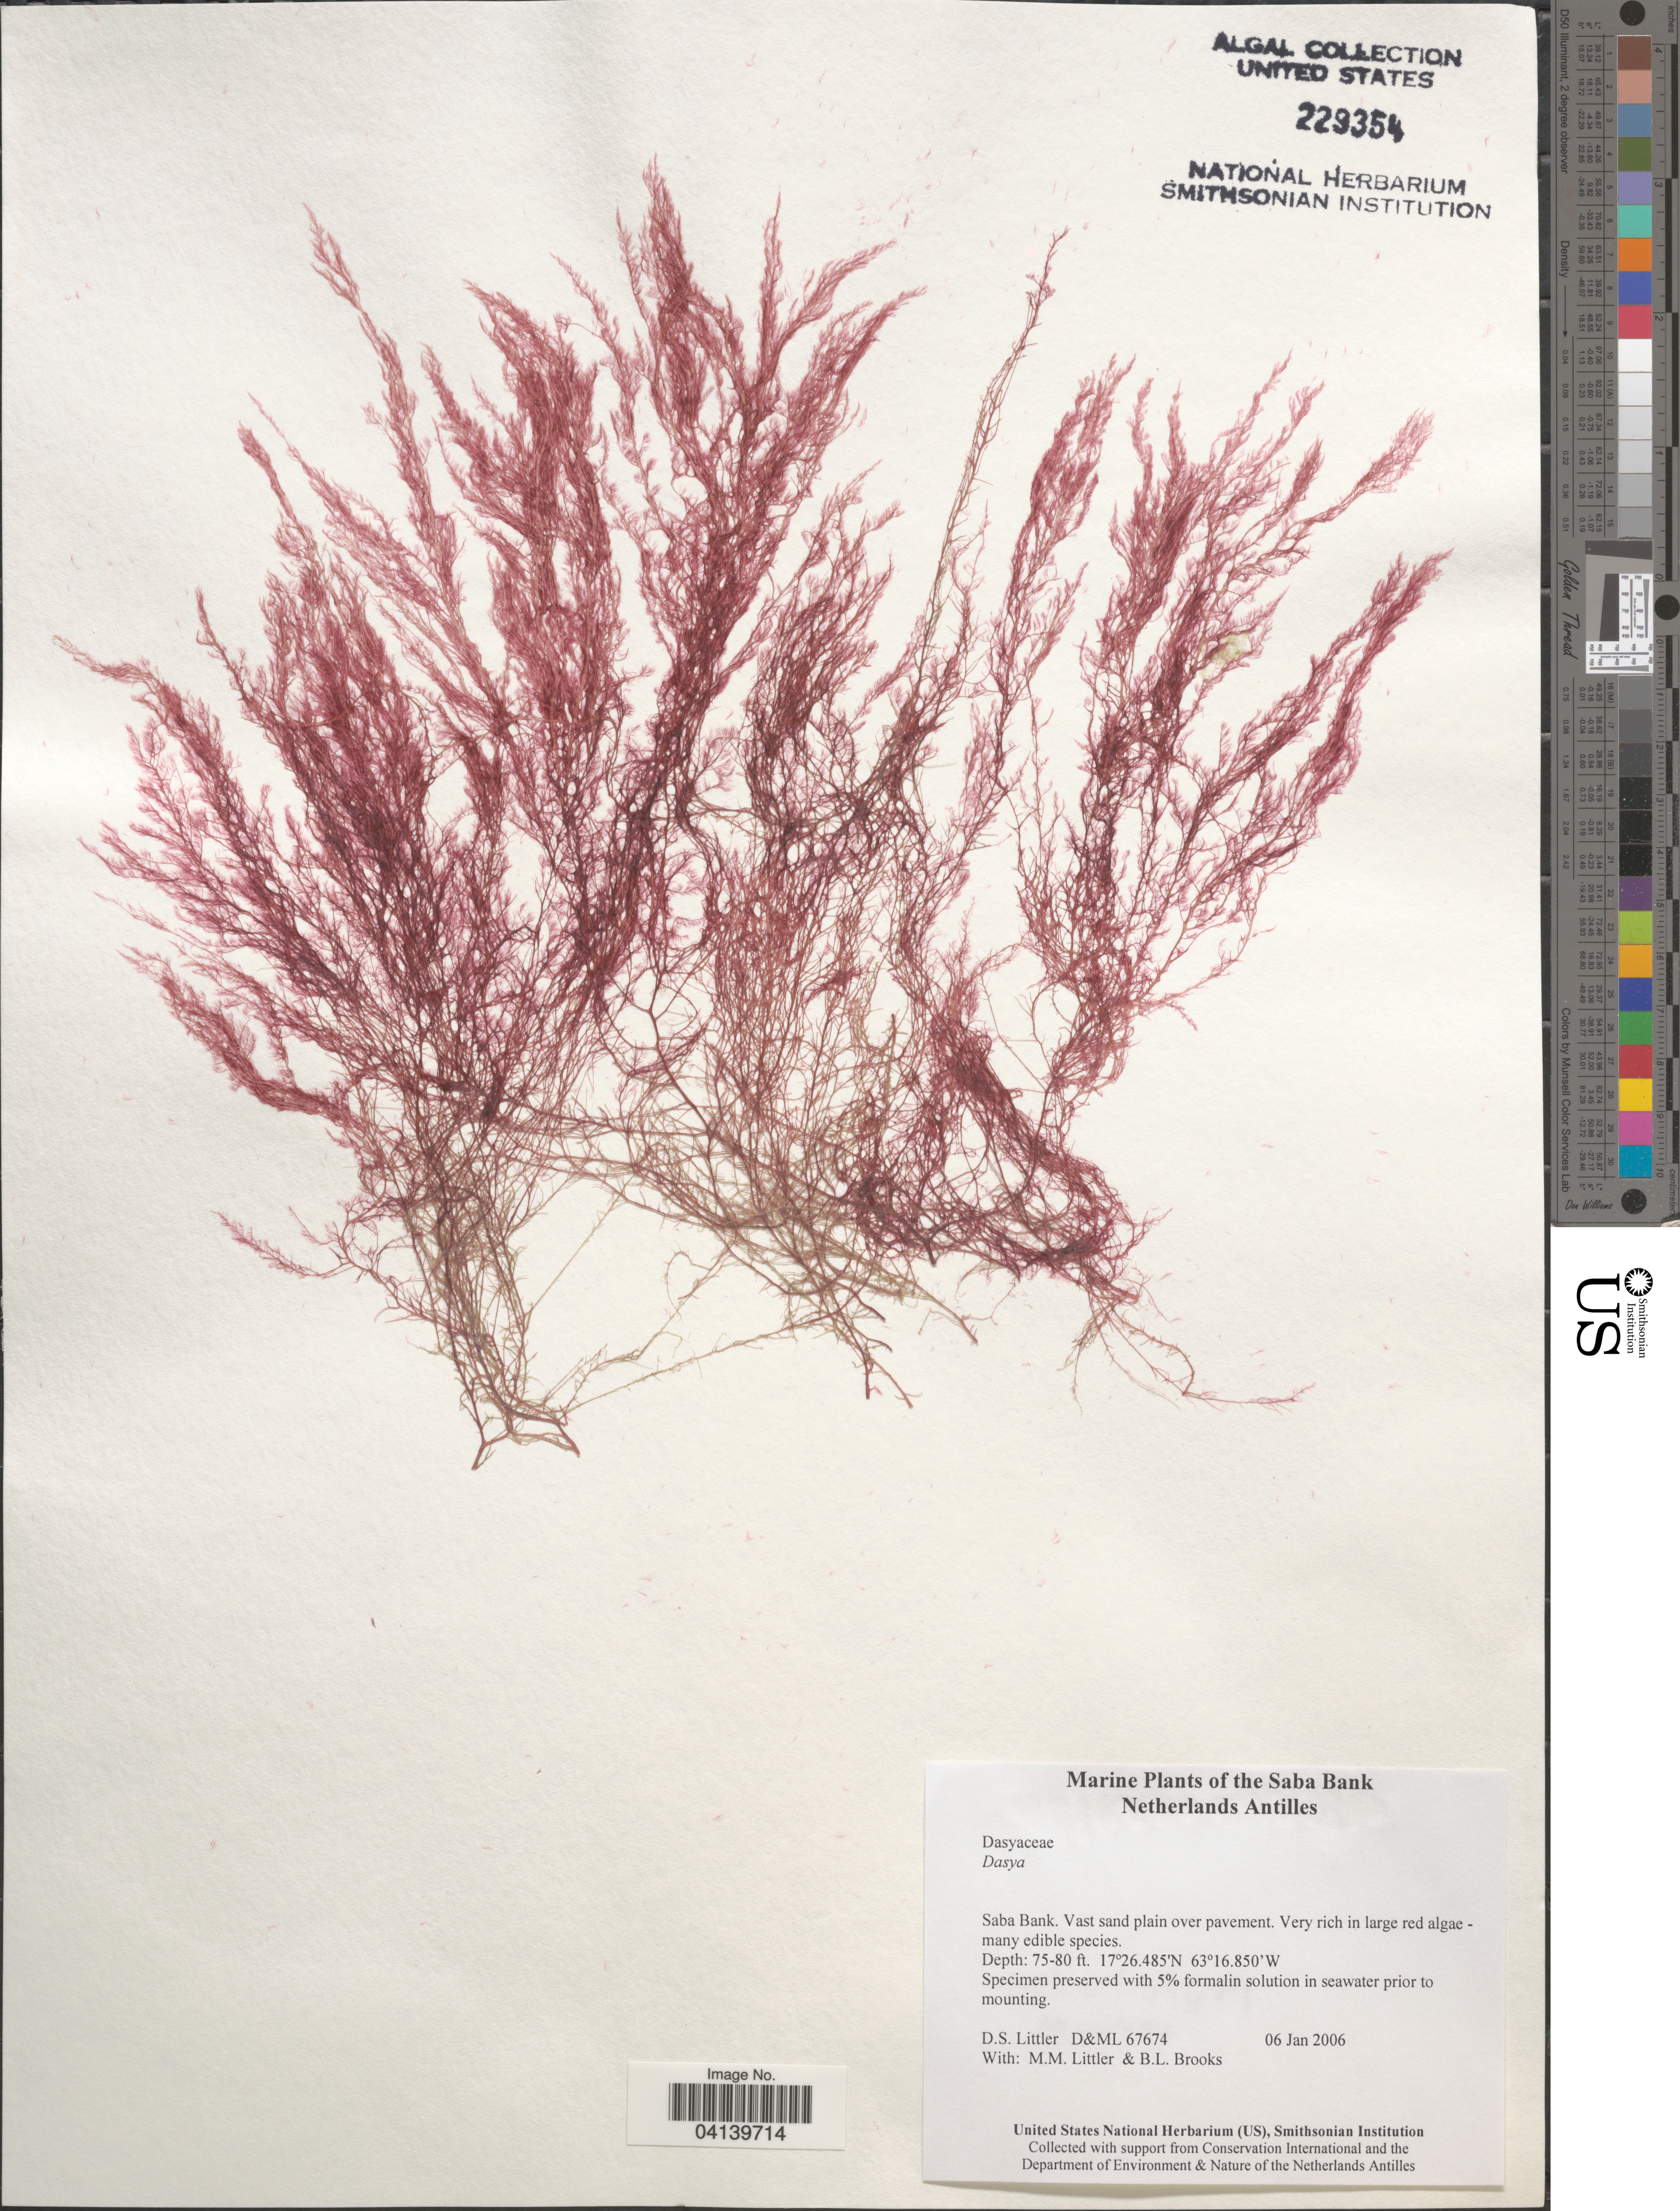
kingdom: Plantae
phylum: Rhodophyta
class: Florideophyceae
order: Ceramiales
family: Dasyaceae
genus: Dasya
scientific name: Dasya sp.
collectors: D. S. Littler & B. Brooks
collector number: D&ML 67674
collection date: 2006-01-06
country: Netherlands Antilles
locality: The Saba Bank.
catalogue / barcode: US 229354